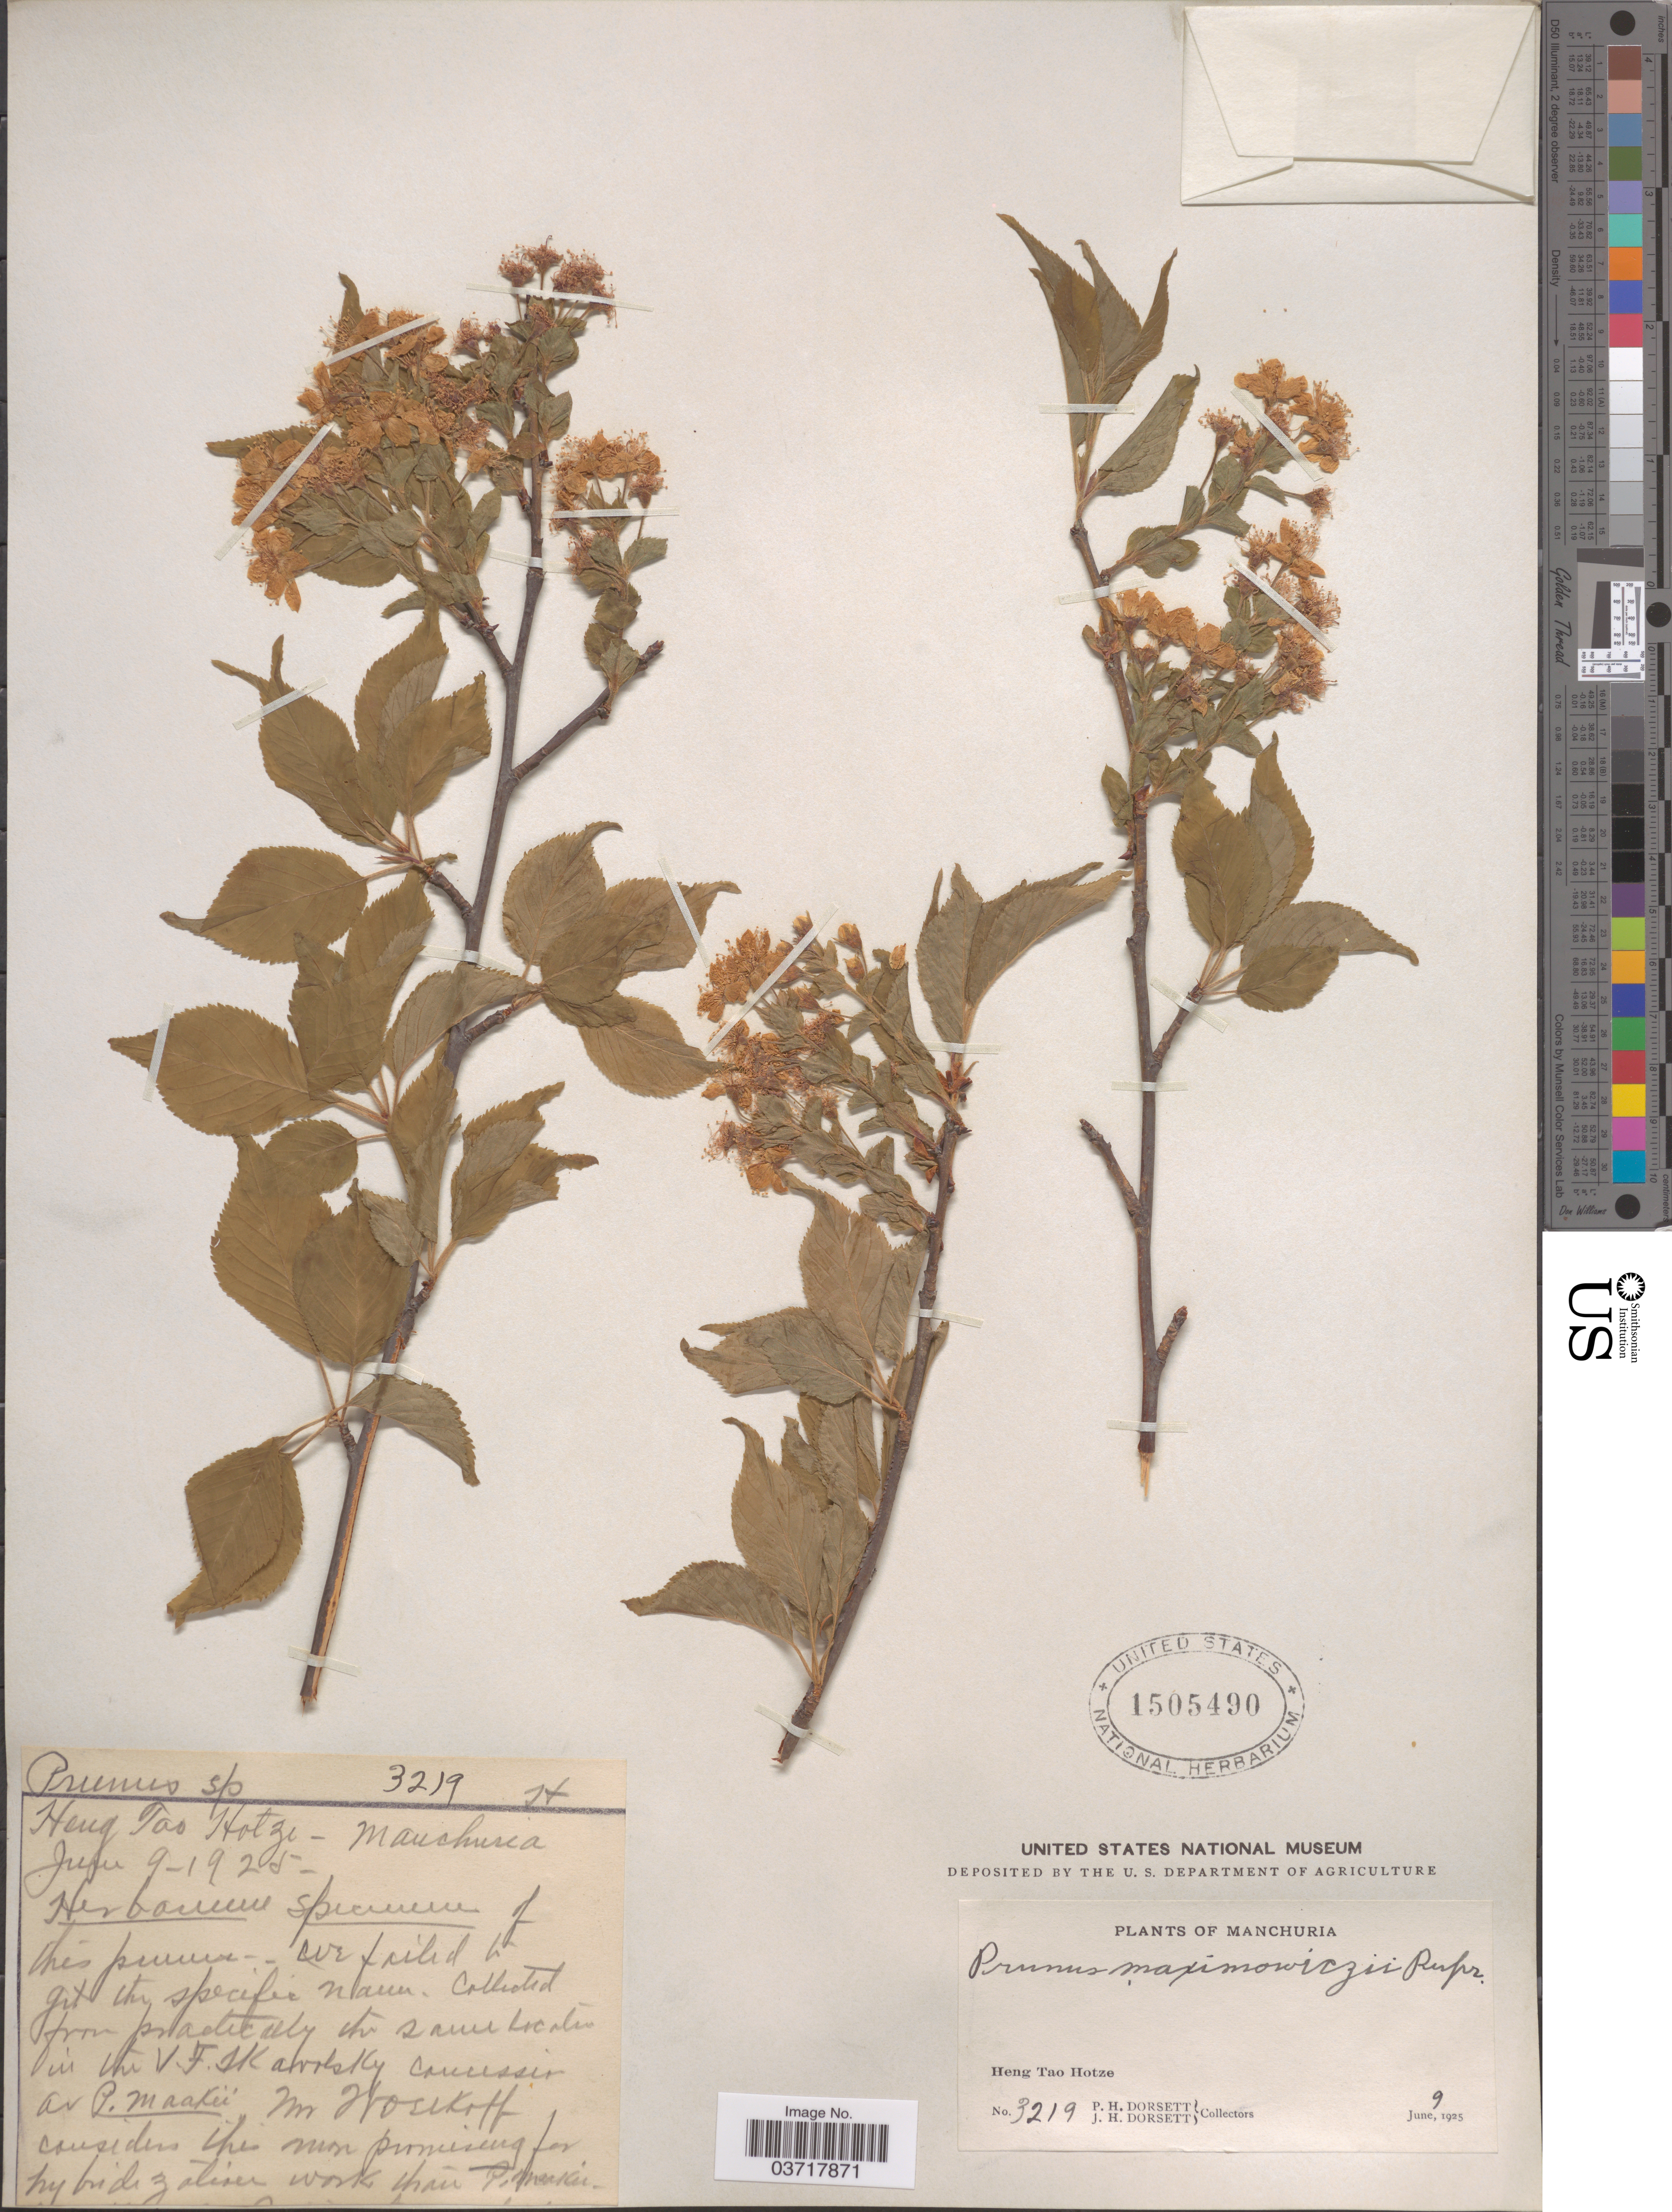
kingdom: Plantae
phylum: Tracheophyta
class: Magnoliopsida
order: Rosales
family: Rosaceae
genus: Prunus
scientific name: Prunus maximowiczii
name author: Rupr.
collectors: P. H. Dorsett & J. Dorsett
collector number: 3219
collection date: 1925-06-09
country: China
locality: Manchuria. Heng Tao Hotze.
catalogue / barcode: US 1505490